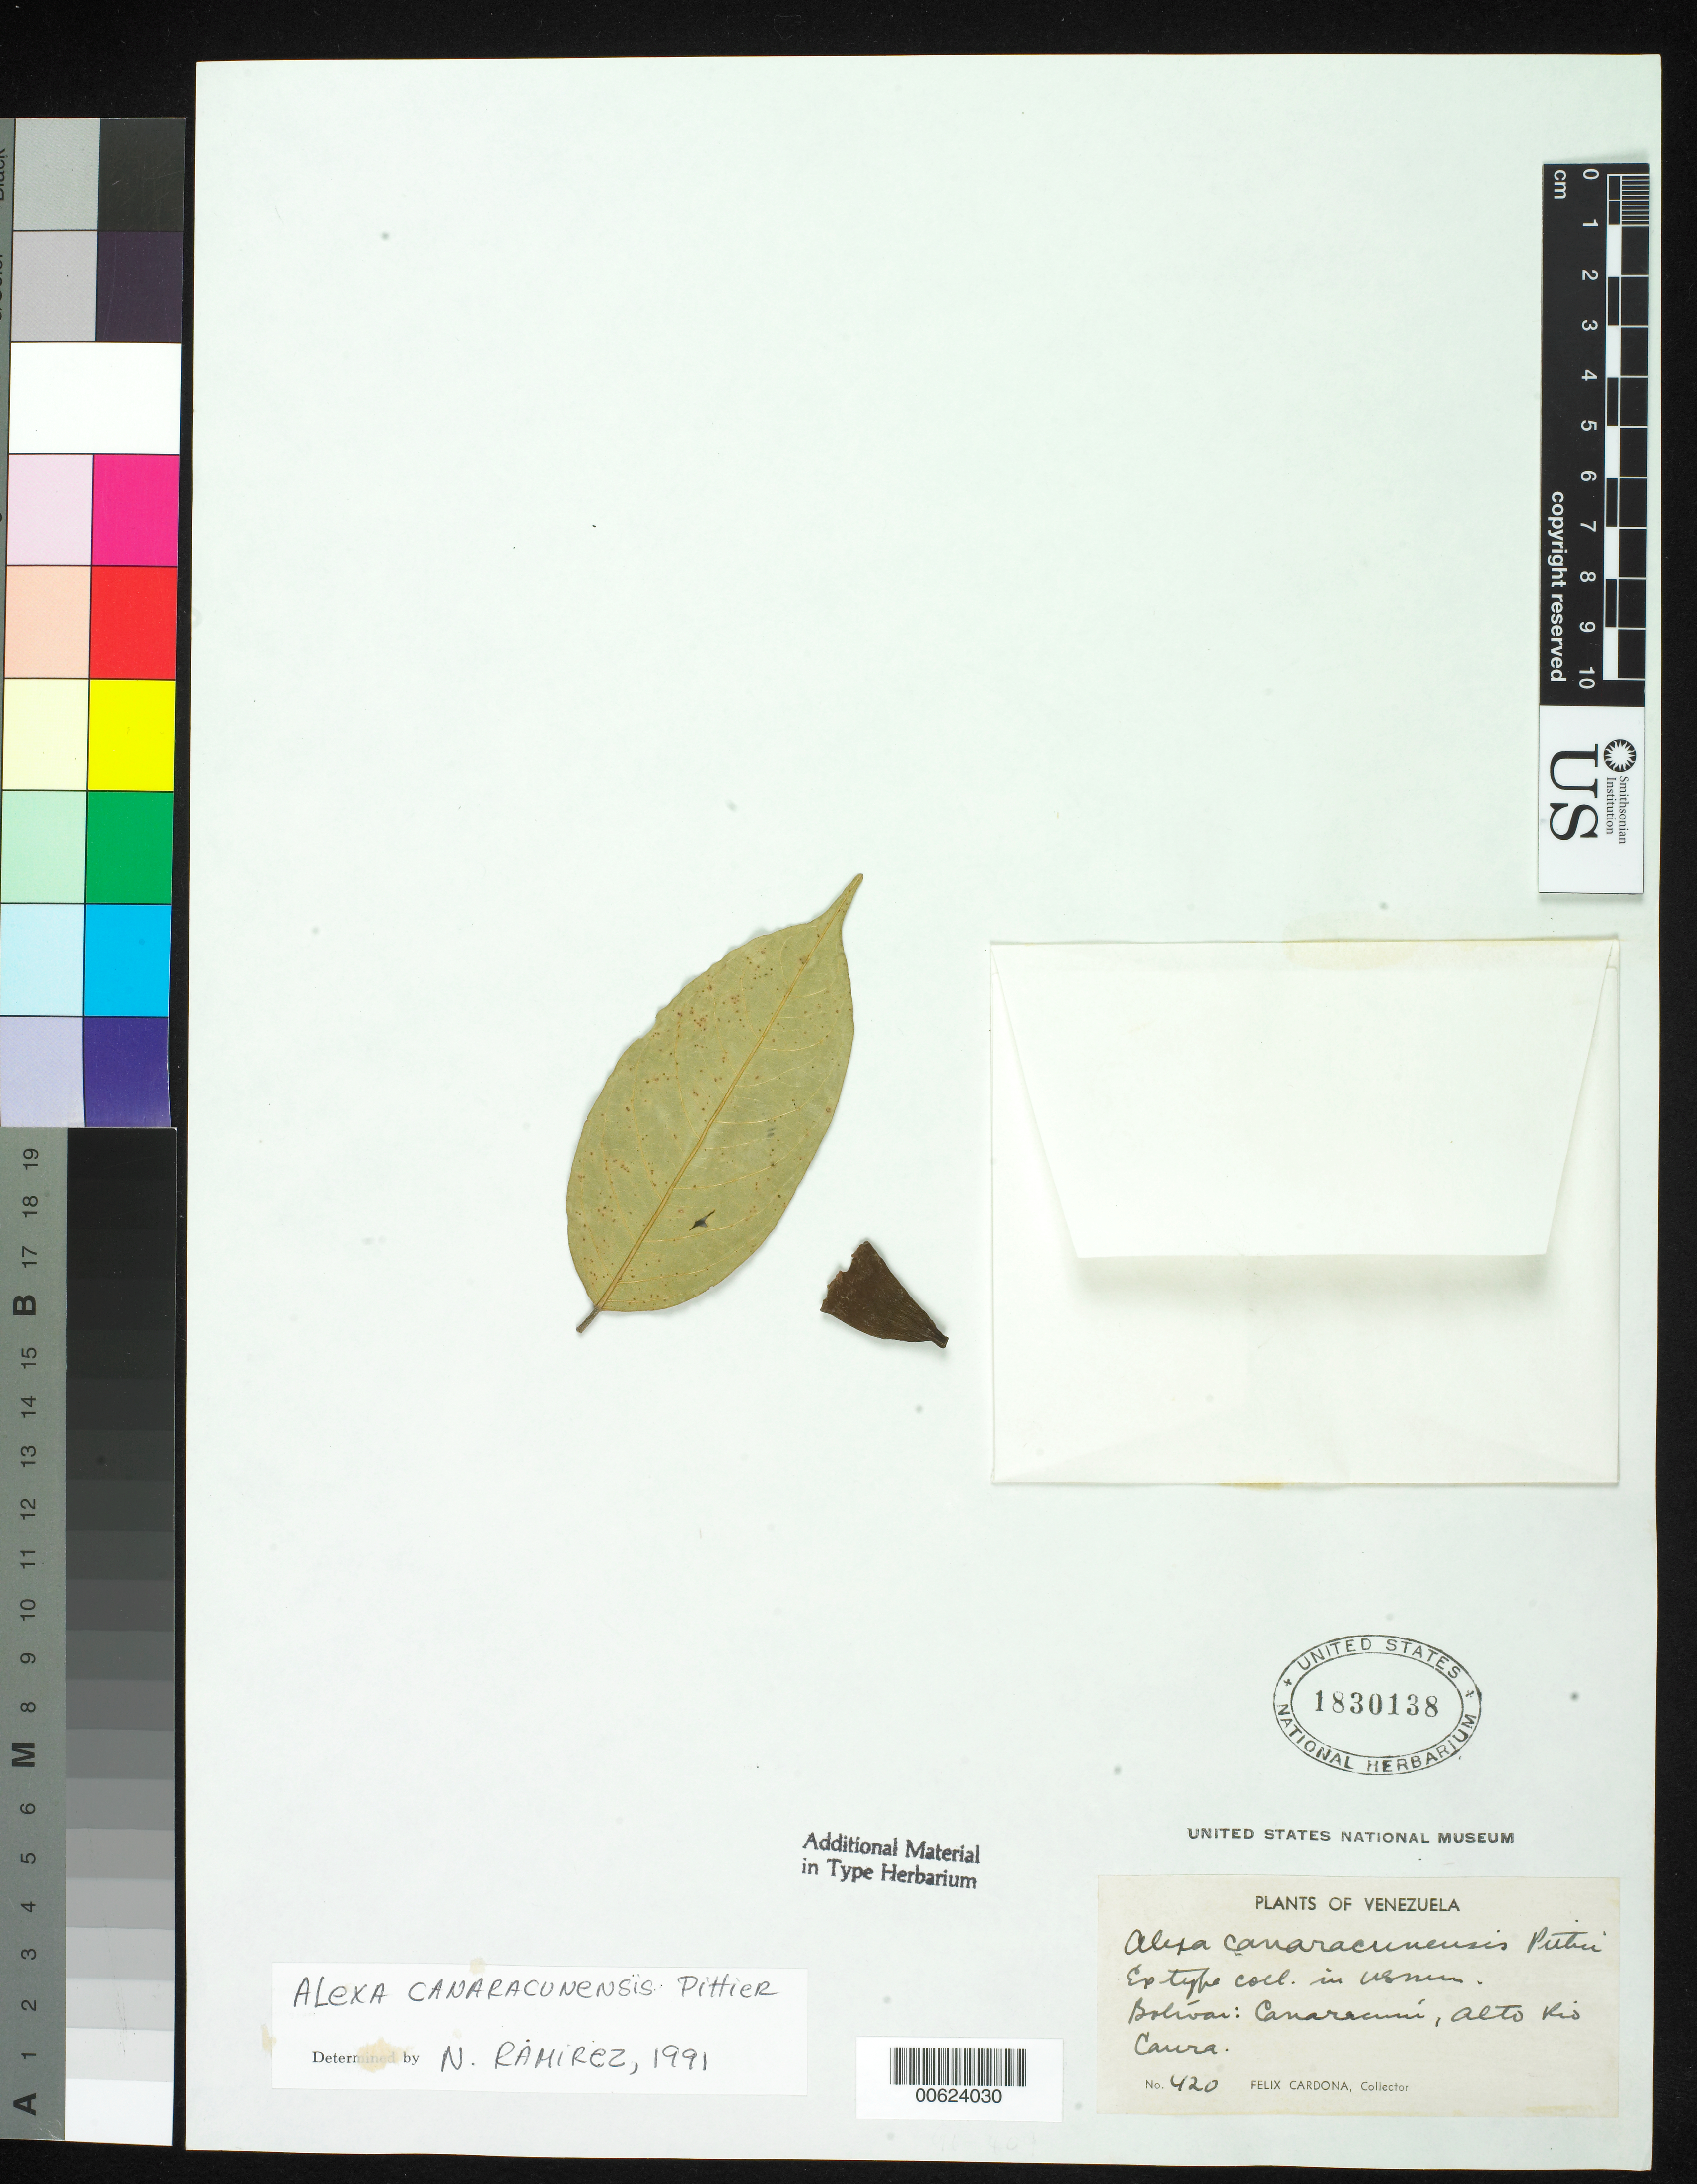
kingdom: Plantae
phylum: Tracheophyta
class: Magnoliopsida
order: Fabales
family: Fabaceae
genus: Alexa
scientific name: Alexa canaracunensis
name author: Pittier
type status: Type Collection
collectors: F. Cardona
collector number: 420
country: Venezuela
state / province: Bolivar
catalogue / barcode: US 1830138